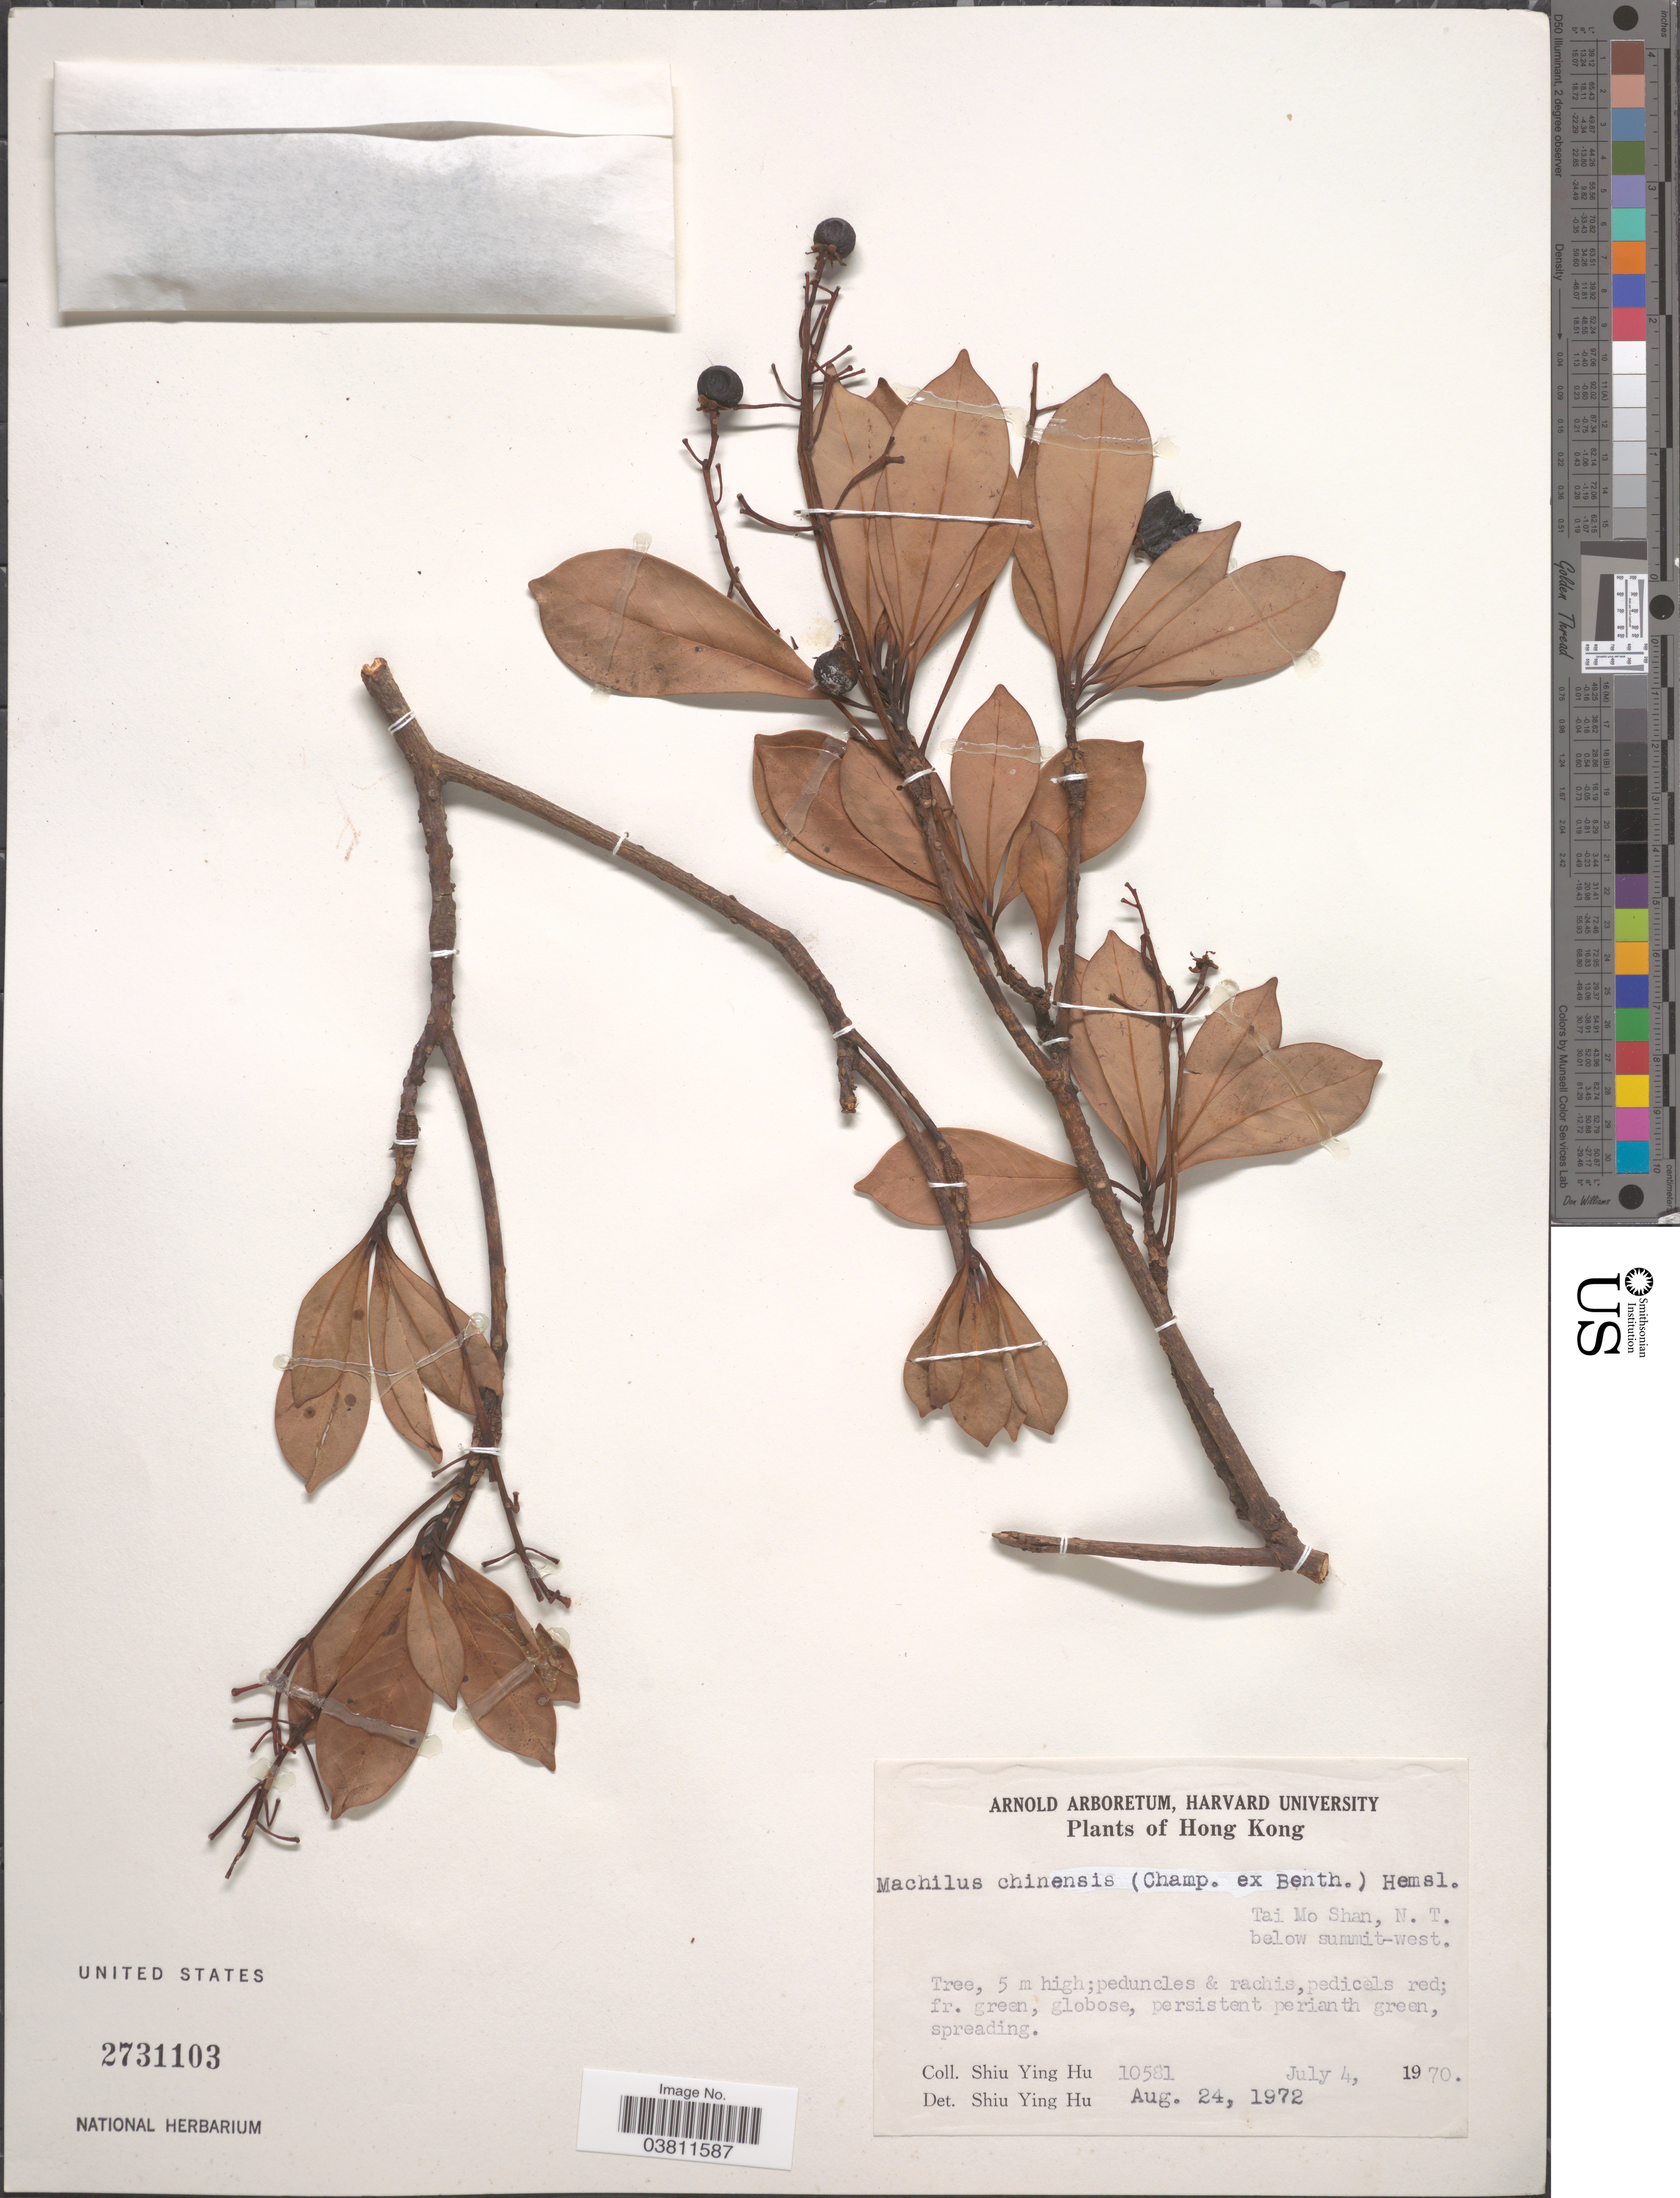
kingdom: Plantae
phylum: Tracheophyta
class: Magnoliopsida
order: Laurales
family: Lauraceae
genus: Machilus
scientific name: Machilus chinensis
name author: (Benth.) Hemsl.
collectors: S. Y. Hu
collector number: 10581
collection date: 1970-07-04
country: China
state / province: Hong Kong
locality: Tai Mo Shan, N. T. below summit-west.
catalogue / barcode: US 2731103